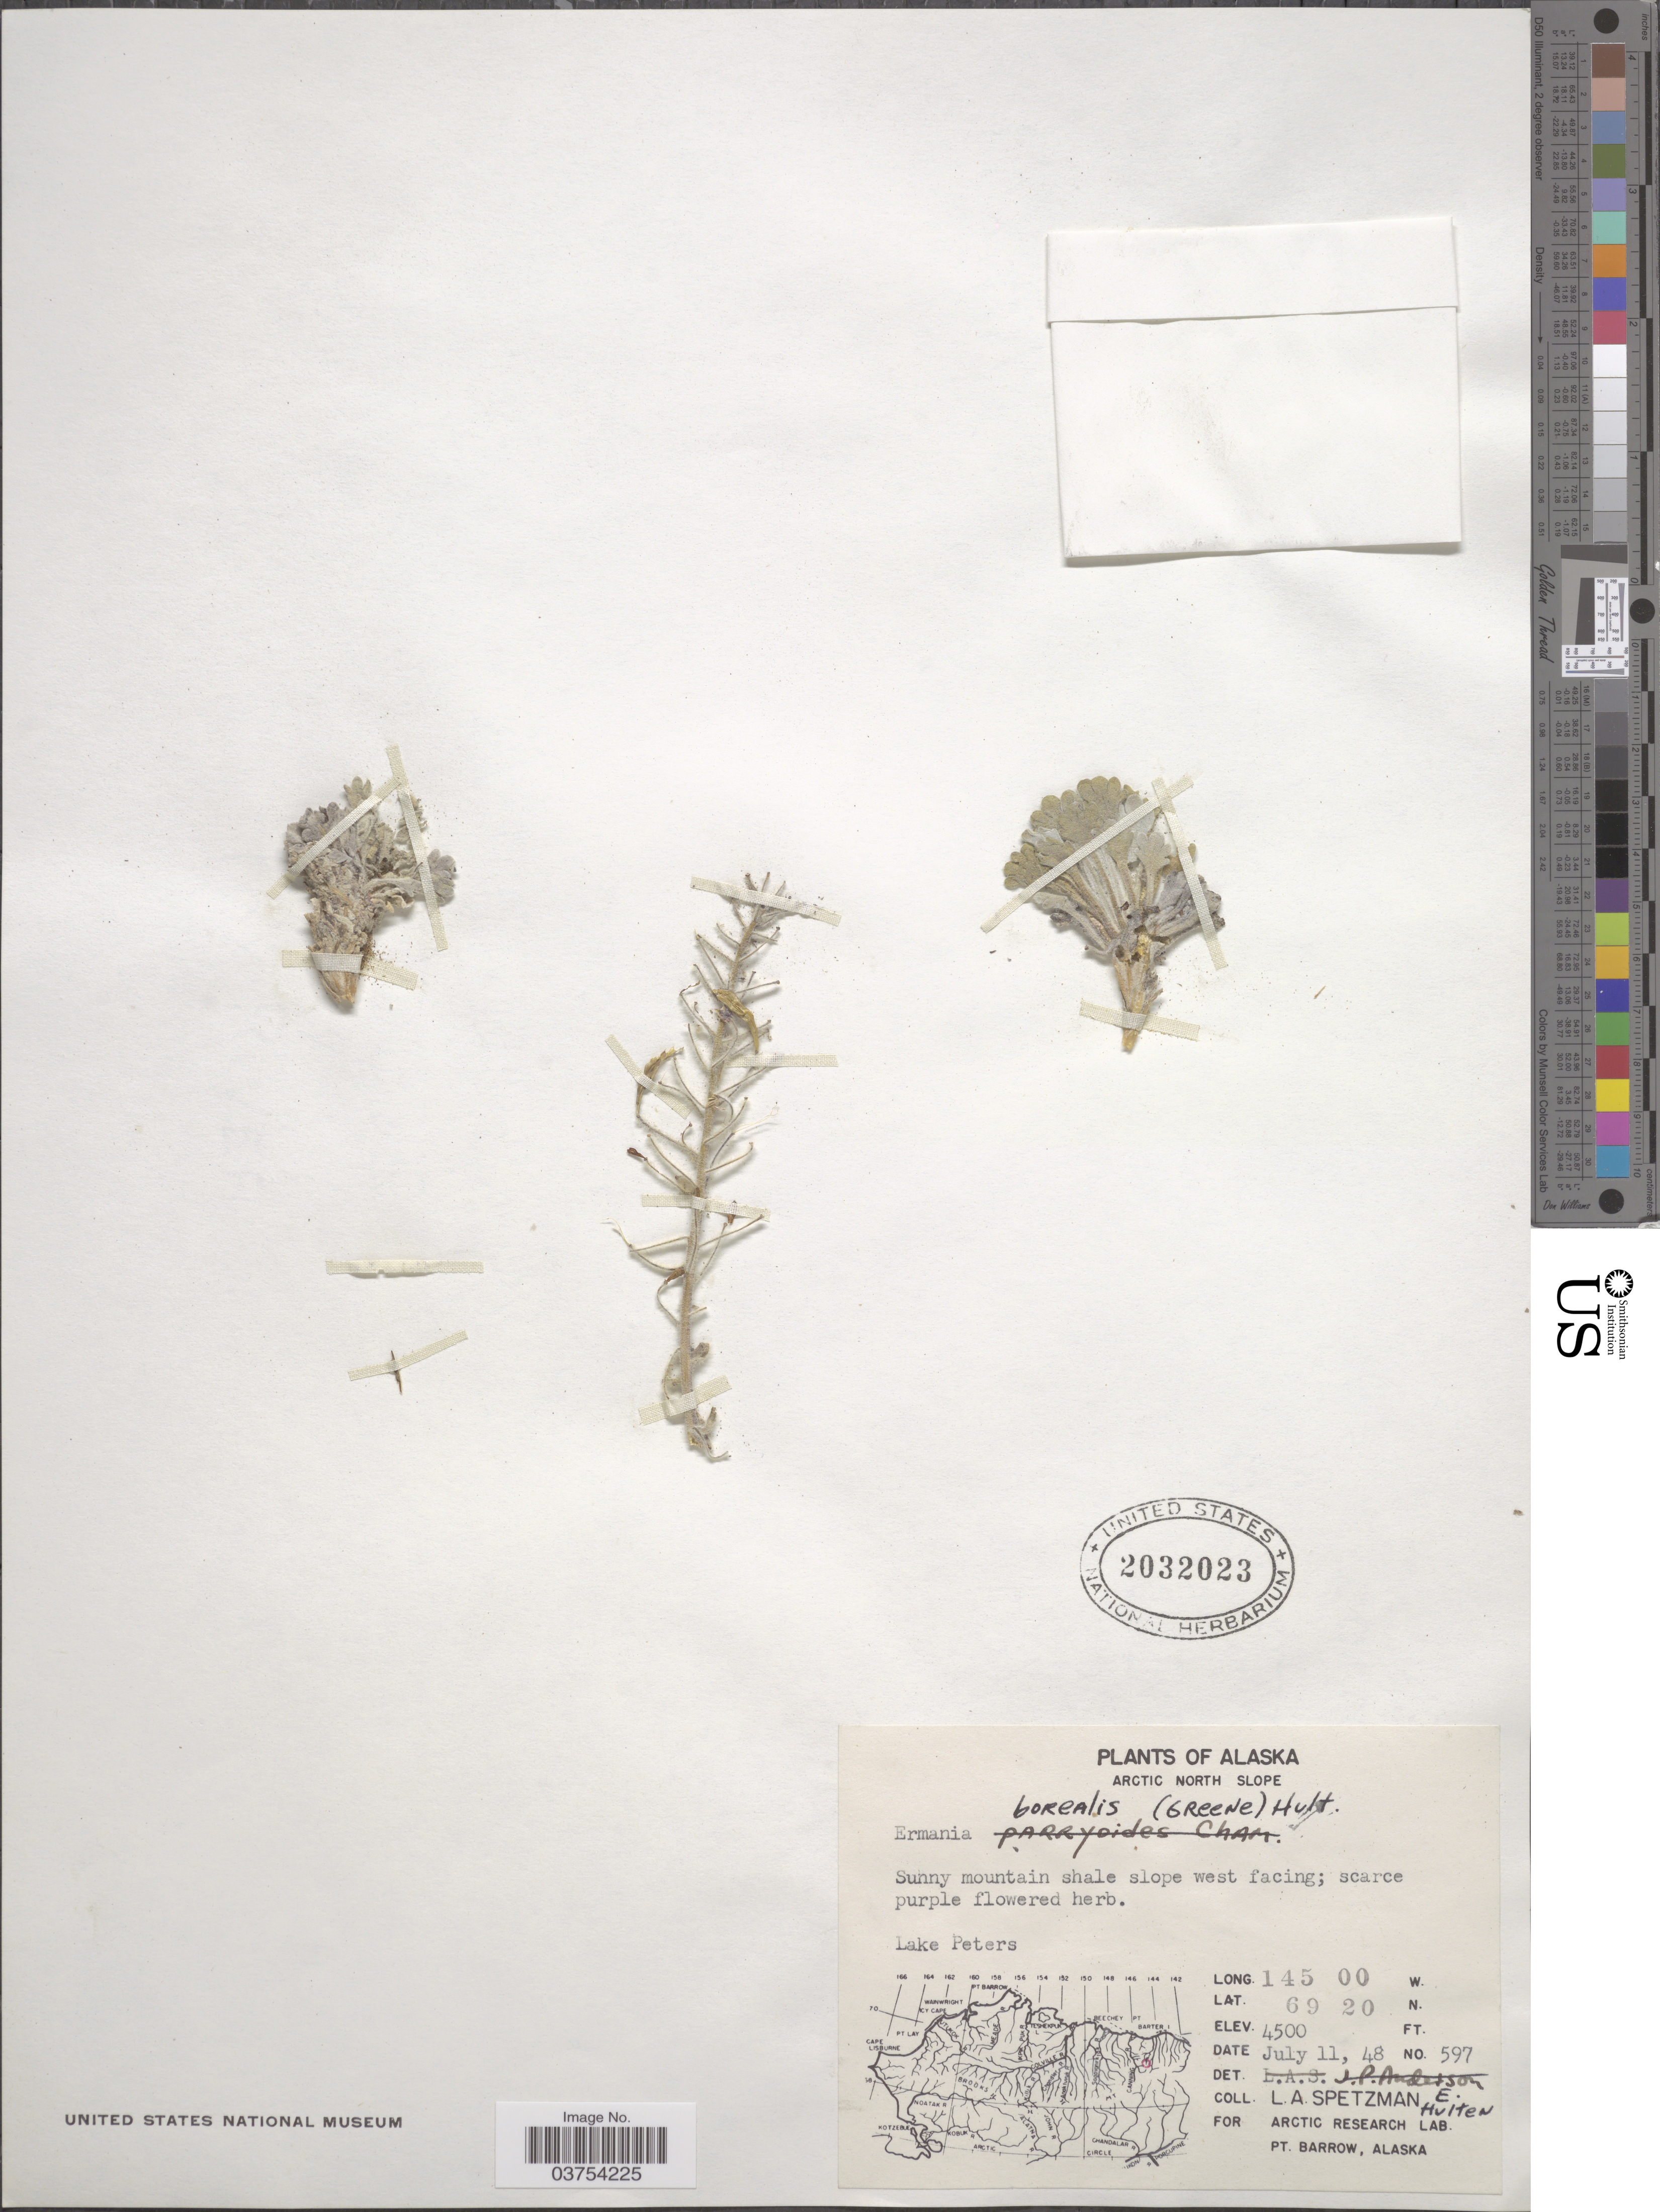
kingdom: Plantae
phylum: Tracheophyta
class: Magnoliopsida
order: Brassicales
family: Brassicaceae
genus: Smelowskia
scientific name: Smelowskia borealis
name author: (Greene) W.H.Drury & Rollins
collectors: L. Spetzman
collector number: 597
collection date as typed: Transcribed d/m/y: 11/7/48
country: United States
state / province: Alaska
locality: Arctic North Slope. Lake Peters.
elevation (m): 1372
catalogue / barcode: US 2032023